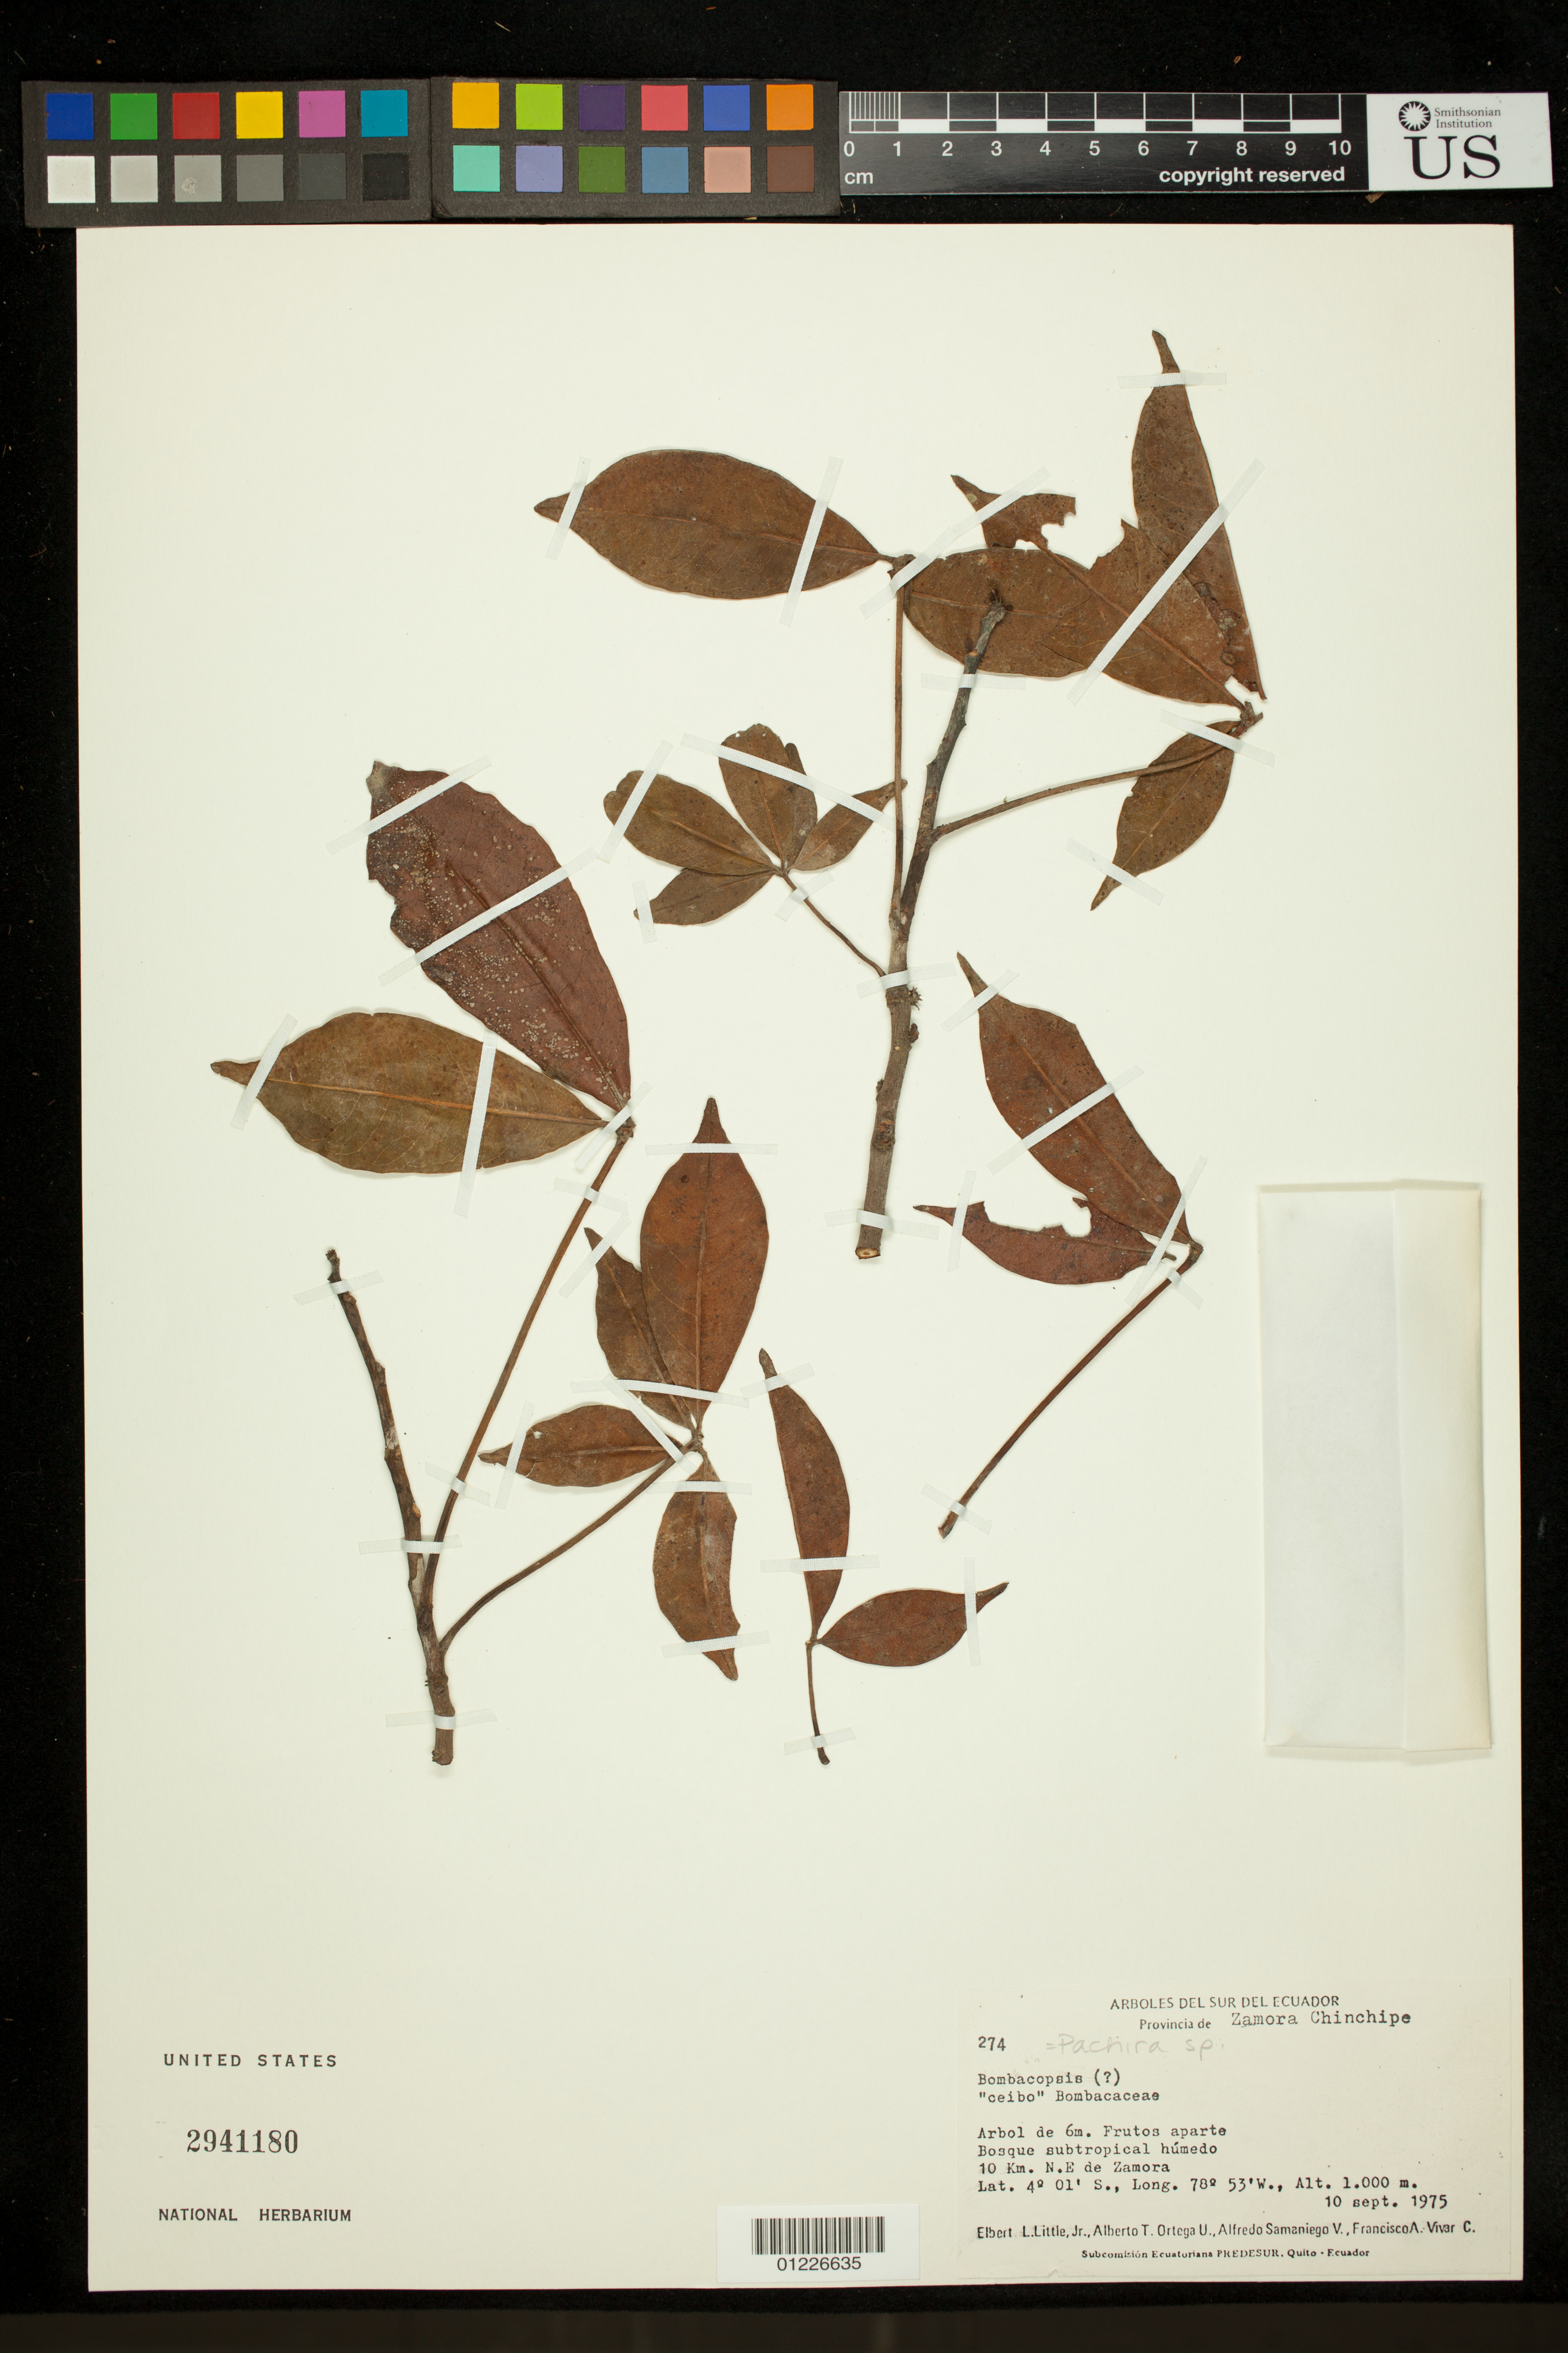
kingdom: Plantae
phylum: Tracheophyta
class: Magnoliopsida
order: Malvales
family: Malvaceae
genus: Pachira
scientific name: Pachira sp.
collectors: E. L. Little, A. T. Ortega U., A. Samaniago V. & F. A. Vivar C.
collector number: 274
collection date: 1975-09-10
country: Ecuador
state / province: Zamora-Chinchipe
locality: Bosque subtropical h·medo 10 km N.E. de Zamora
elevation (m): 1000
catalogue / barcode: US 2941180